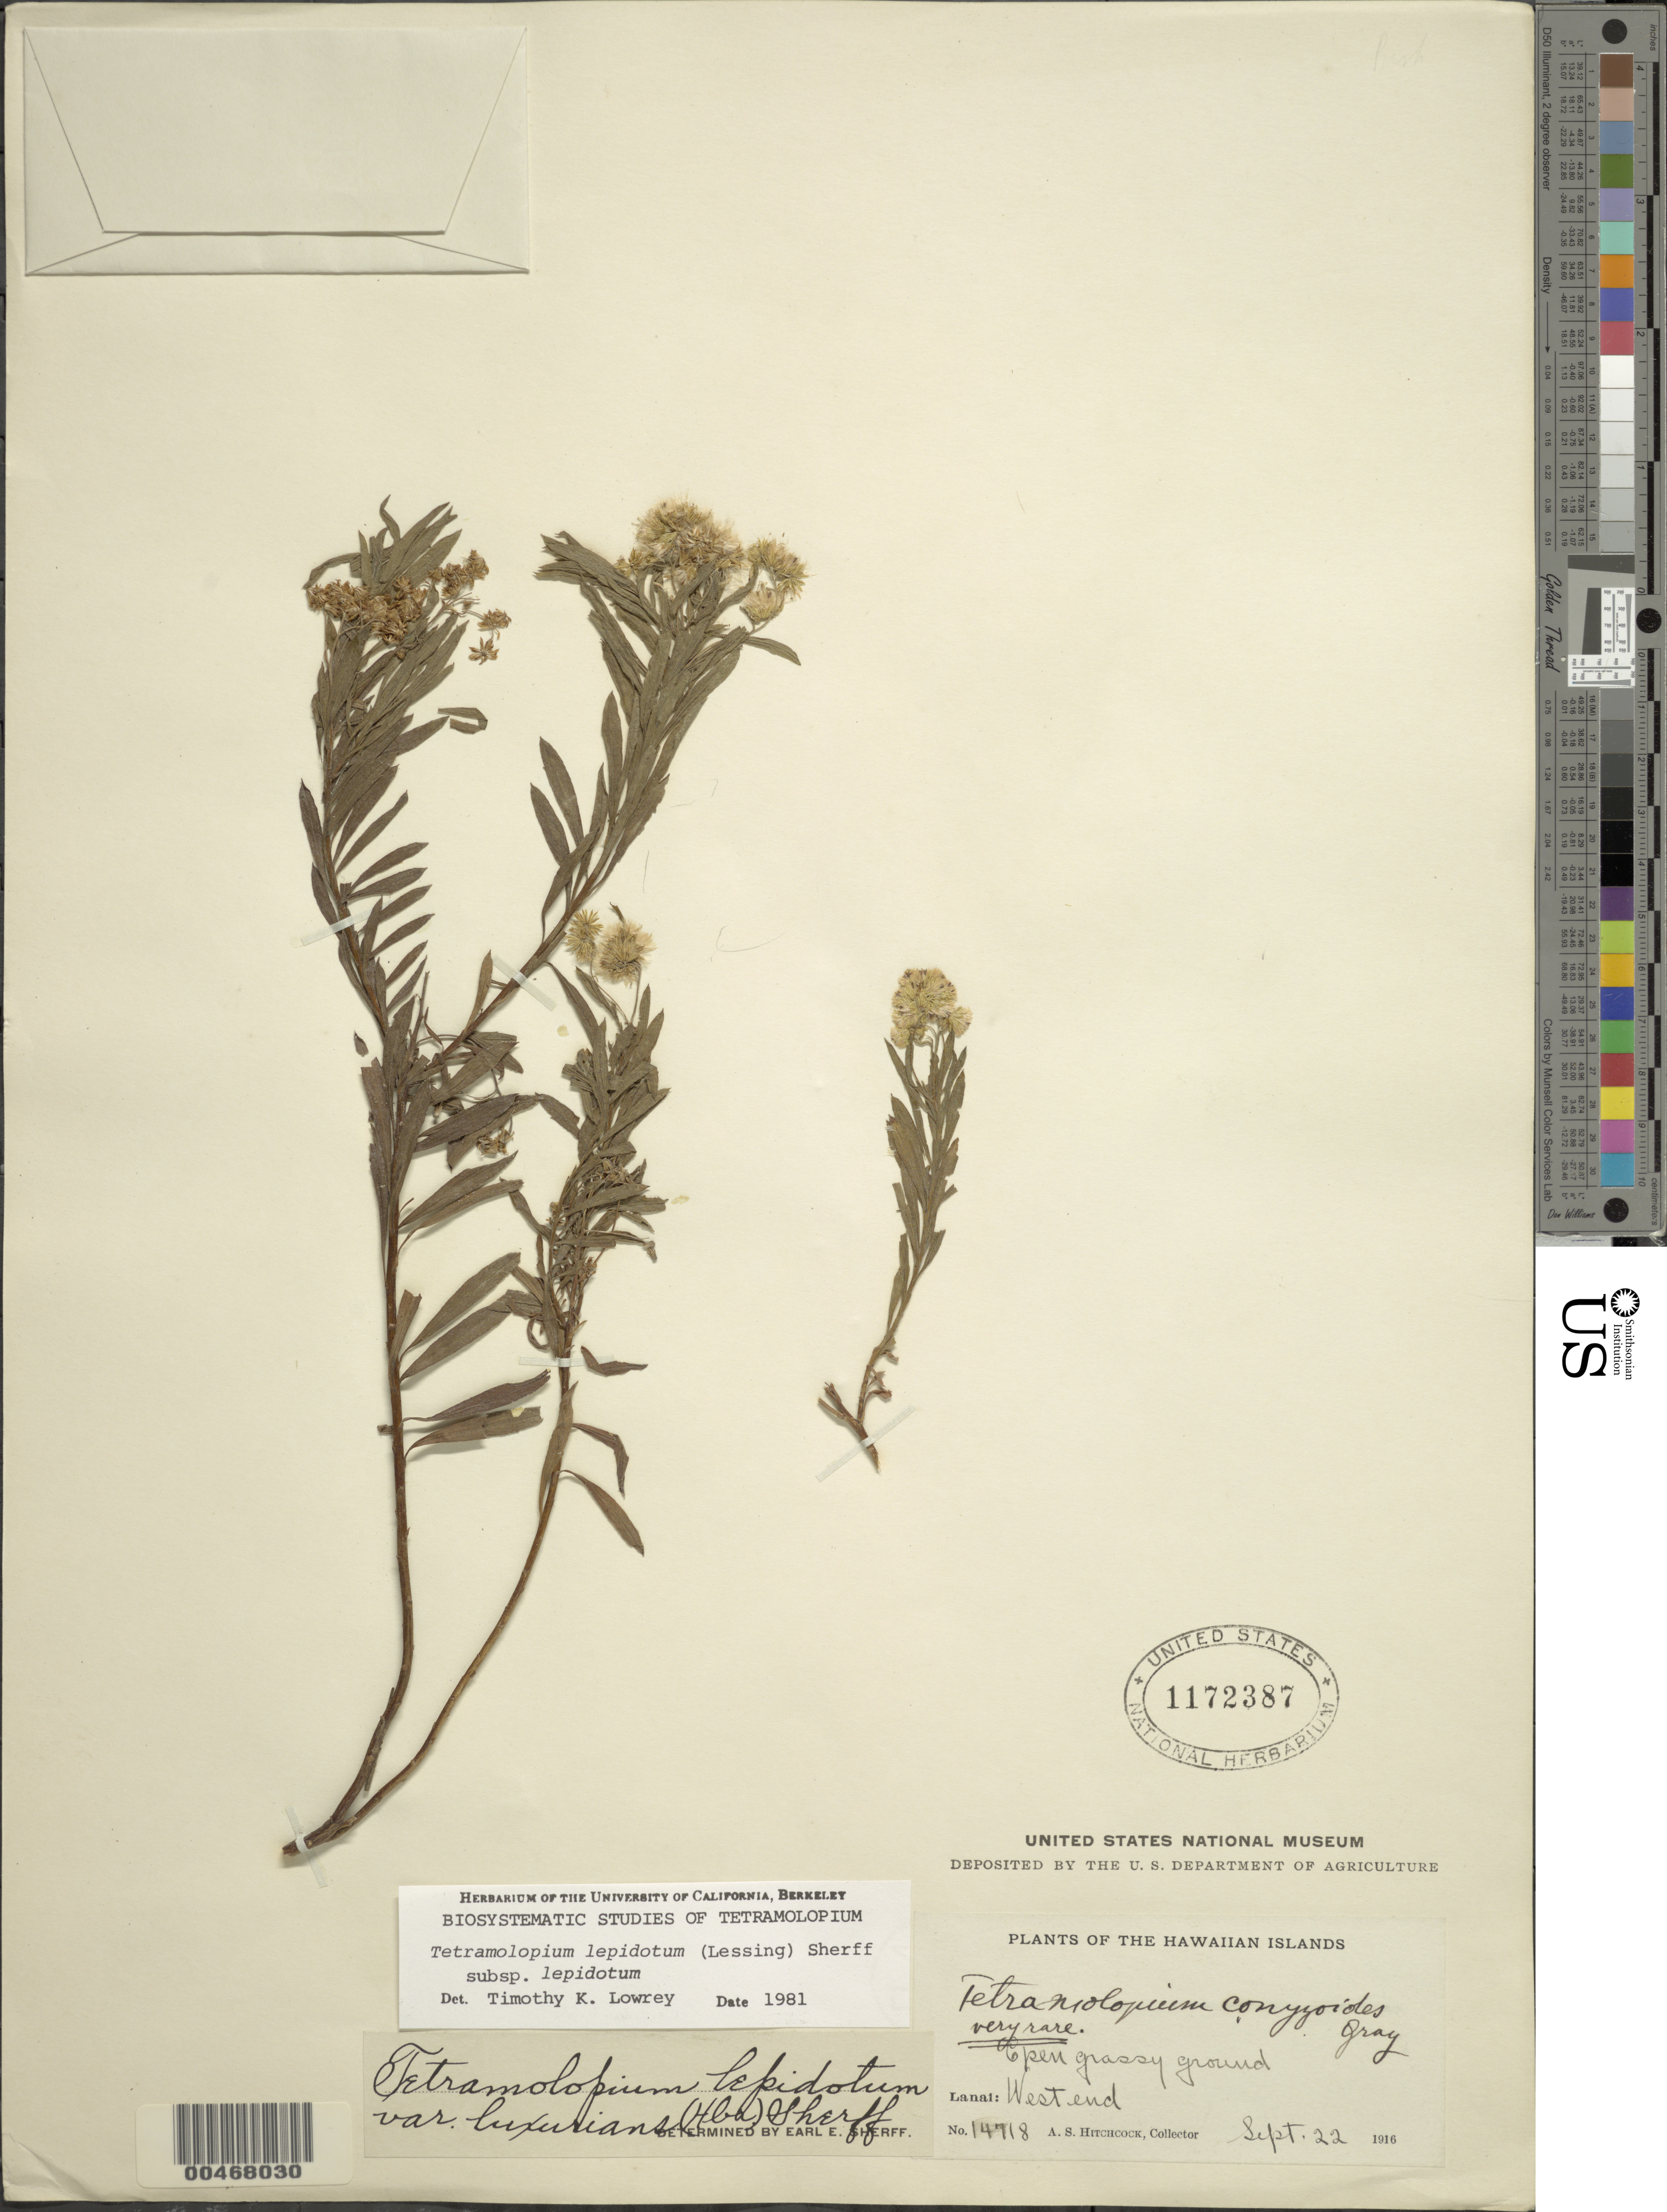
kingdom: Plantae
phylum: Tracheophyta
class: Magnoliopsida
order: Asterales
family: Asteraceae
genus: Tetramolopium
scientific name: Tetramolopium lepidotum subsp. lepidotum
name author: (Less.) Sherff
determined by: Lowrey, T. K.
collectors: A. S. Hitchcock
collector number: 14718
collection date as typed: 22 Sep 1916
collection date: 1916-09-22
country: United States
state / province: Hawaii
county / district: Maui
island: Lana'i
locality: W end Lanai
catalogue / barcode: US 1172387